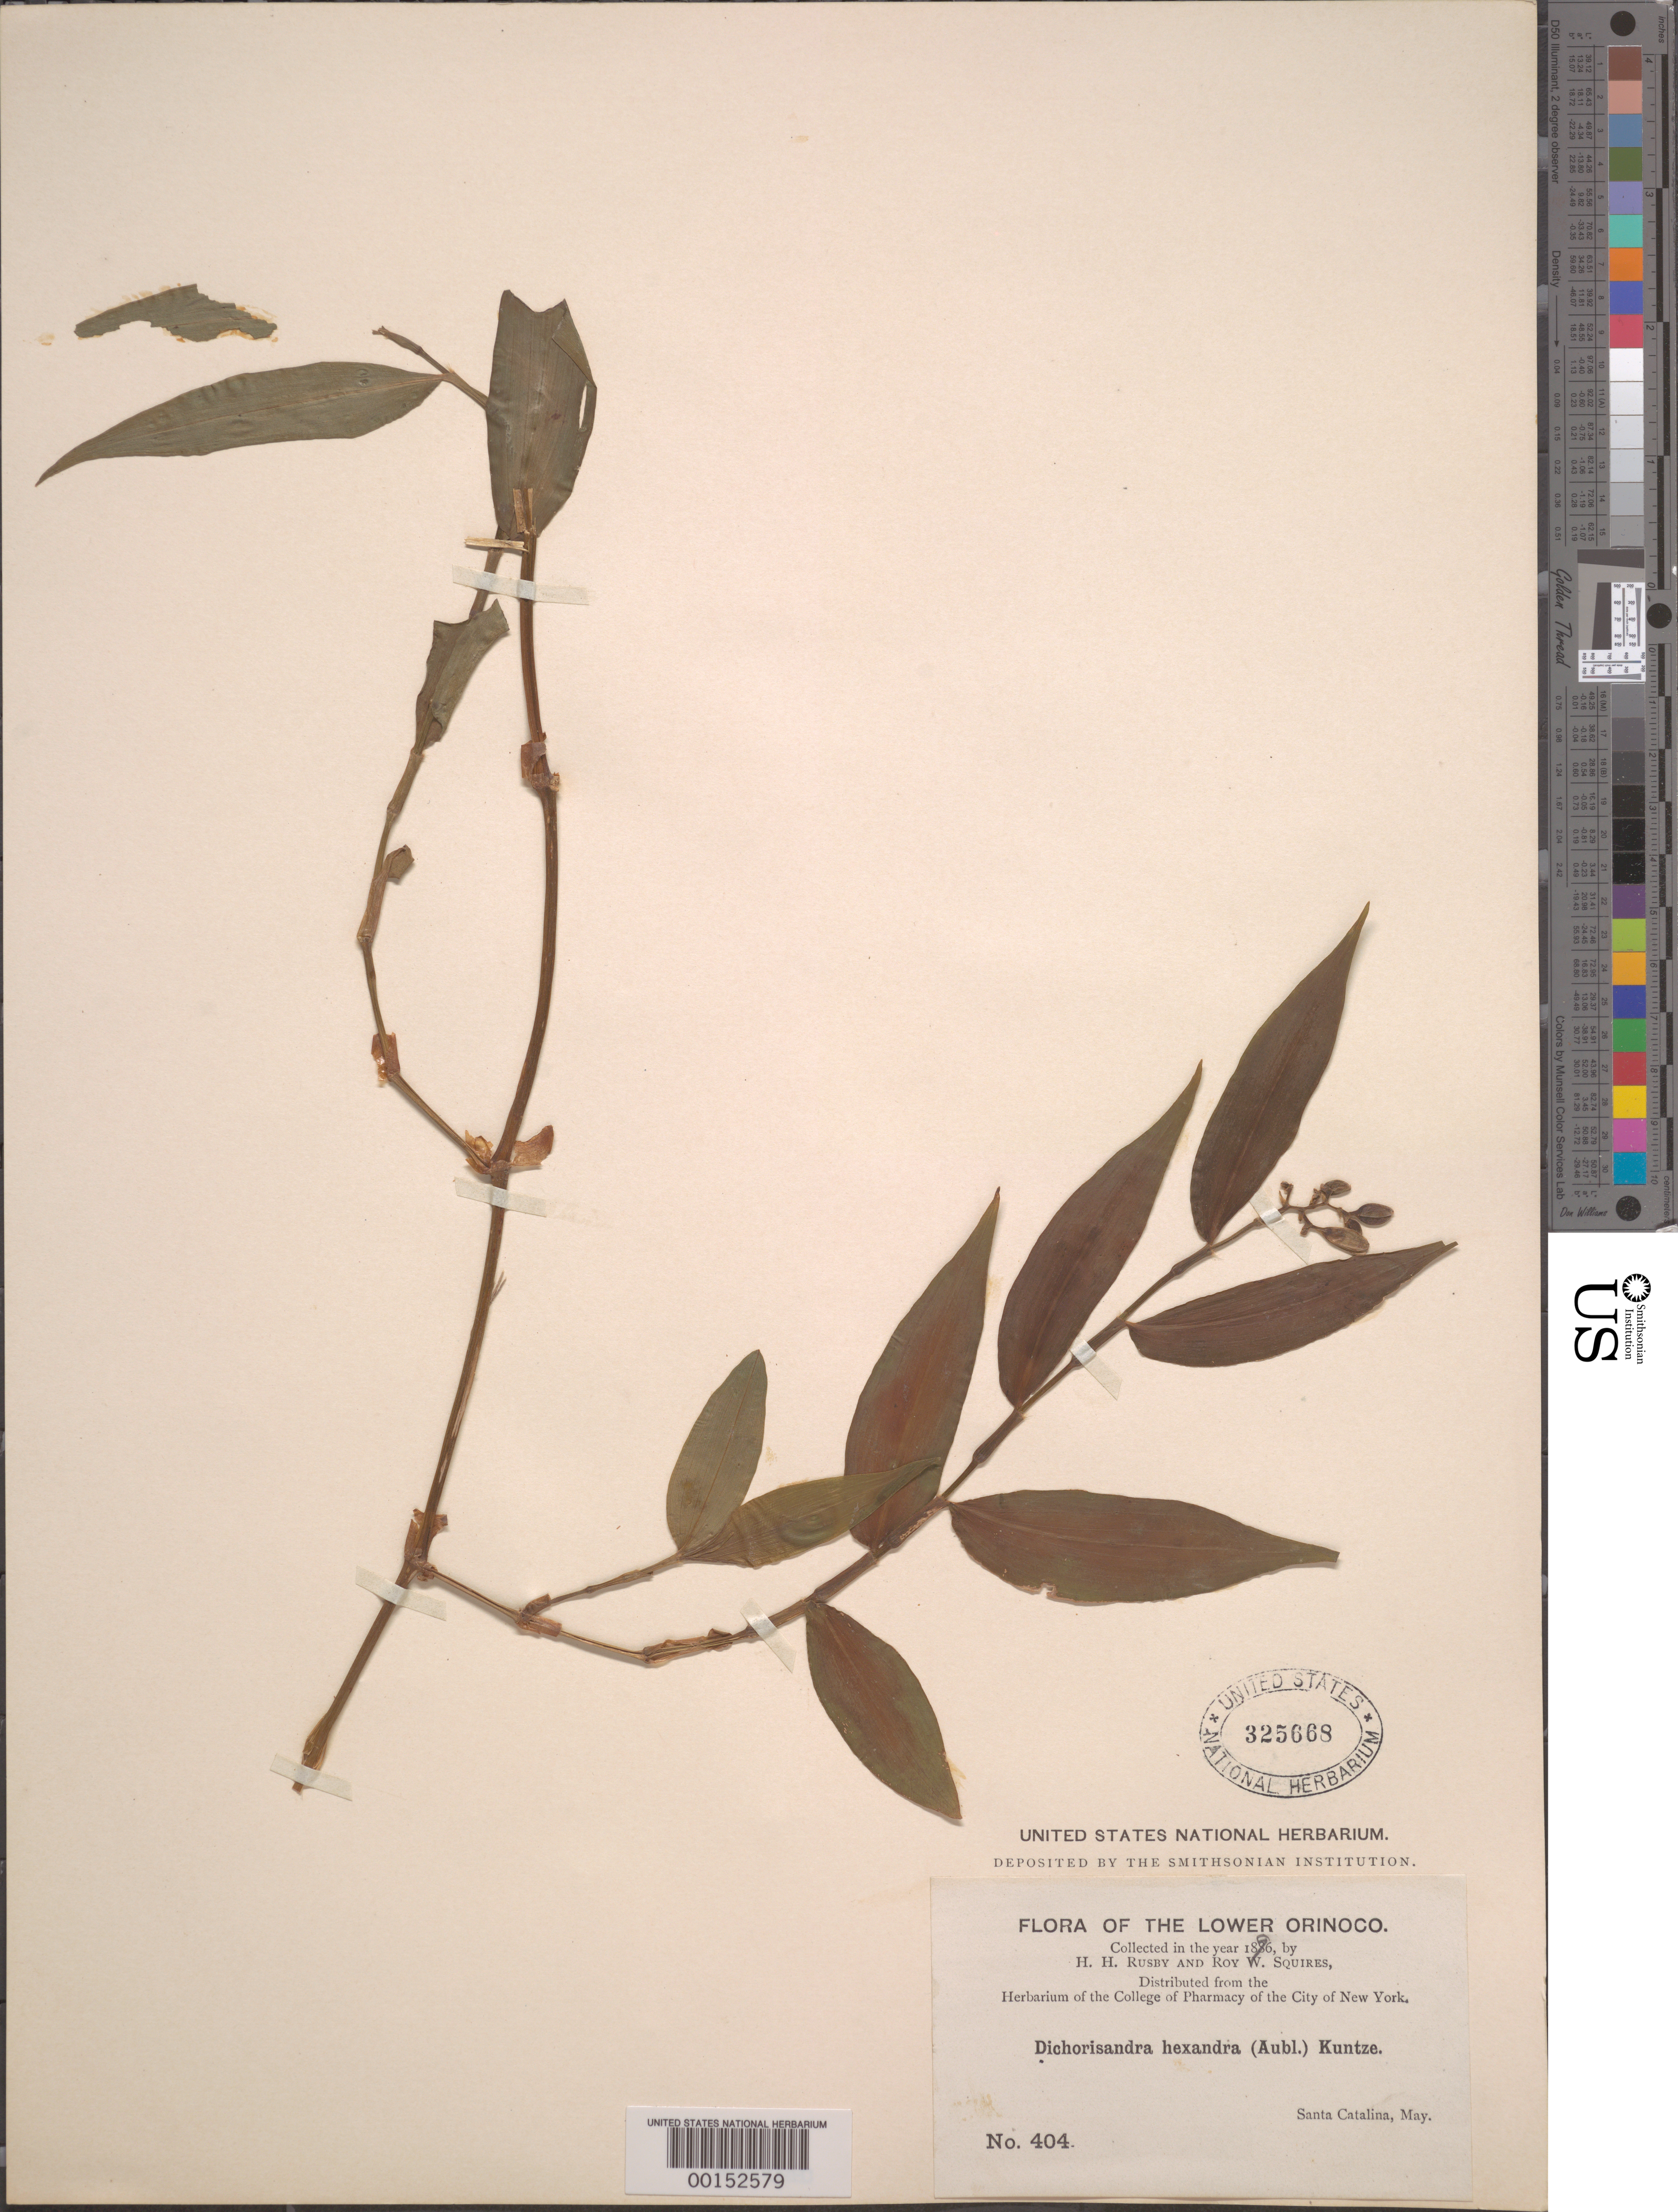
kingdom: Plantae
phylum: Tracheophyta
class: Liliopsida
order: Commelinales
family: Commelinaceae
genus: Dichorisandra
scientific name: Dichorisandra hexandra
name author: (Aubl.) Standl.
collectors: H. H. Rusby & R. Squires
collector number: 404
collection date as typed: May 1896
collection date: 1896-05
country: Venezuela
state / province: Delta Amacuro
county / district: Tucupita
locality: Lower Orinoco, Santa Catalina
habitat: Riverbank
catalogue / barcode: US 325668